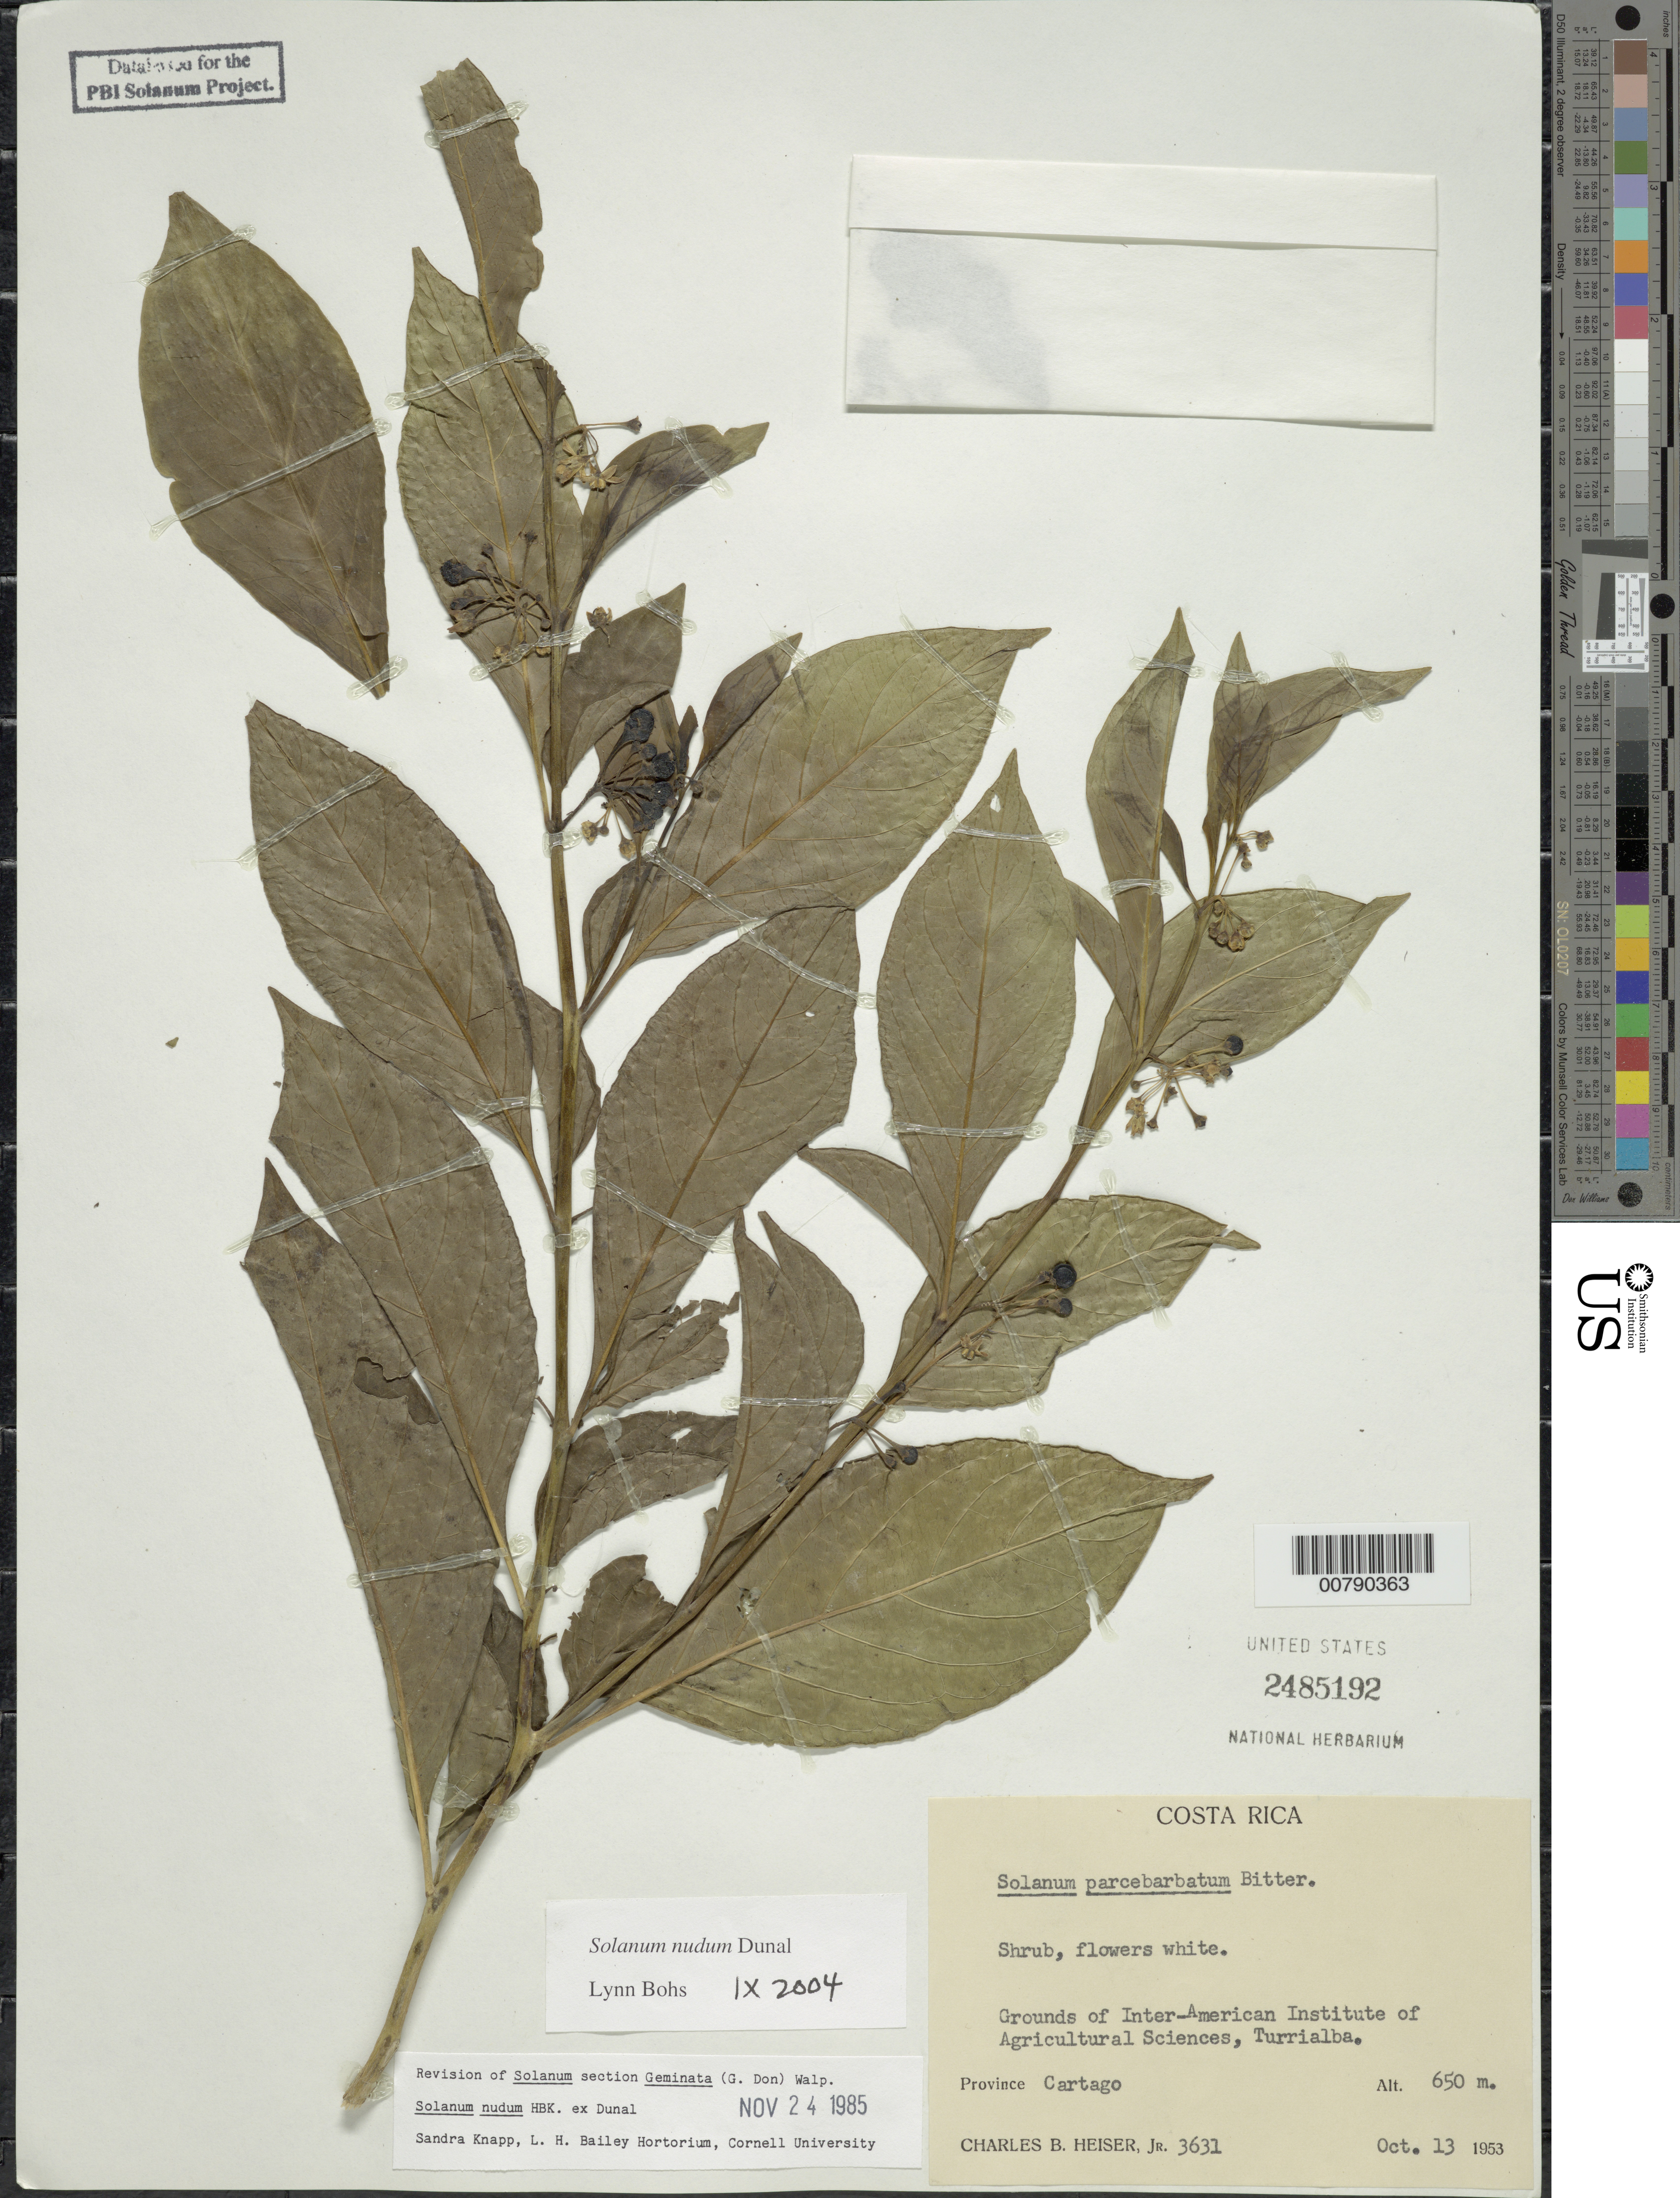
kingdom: Plantae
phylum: Tracheophyta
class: Magnoliopsida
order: Solanales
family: Solanaceae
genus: Solanum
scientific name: Solanum nudum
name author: Dunal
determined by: Bohs, L. A.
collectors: C. B. Heiser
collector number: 3631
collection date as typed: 13 Oct 1953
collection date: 1953-10-13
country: Costa Rica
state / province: Cartago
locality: Grounds of Inter-American Institute of Agricultural Sciences, Turrialba.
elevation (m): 650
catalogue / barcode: US 2485192